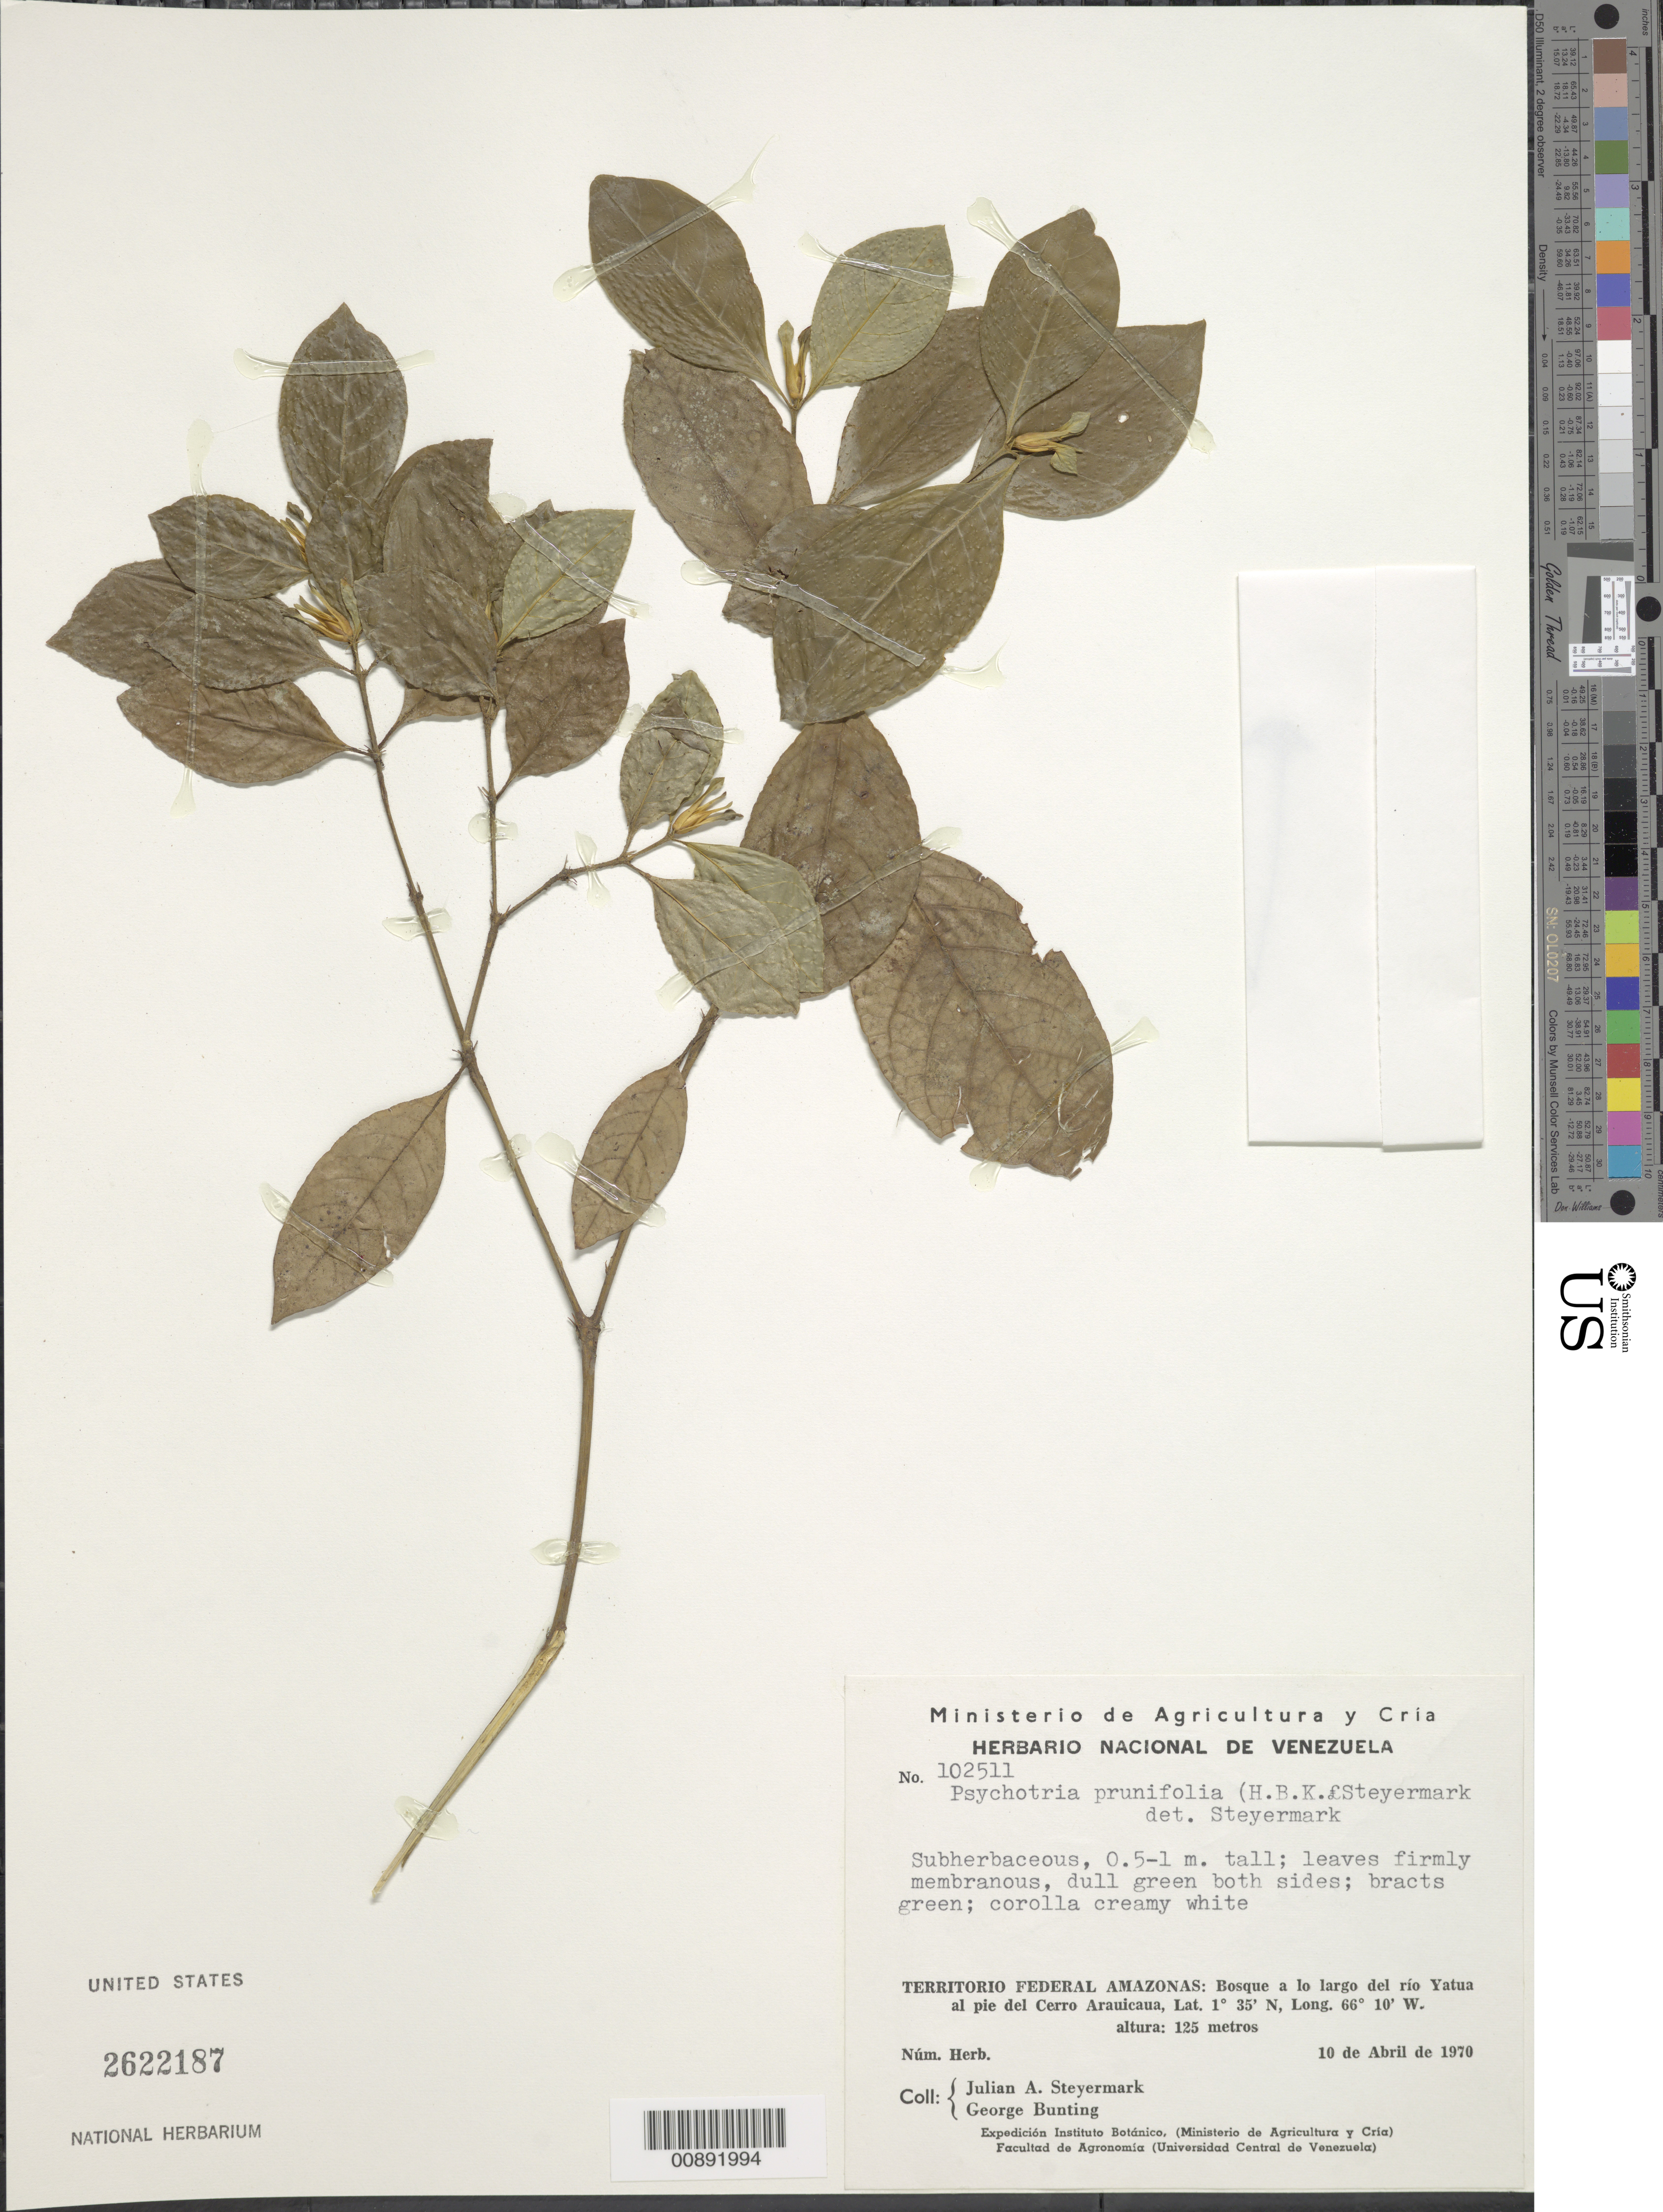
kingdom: Plantae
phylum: Tracheophyta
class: Magnoliopsida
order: Gentianales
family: Rubiaceae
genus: Psychotria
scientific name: Psychotria prunifolia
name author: (Kunth) Steyerm.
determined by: Steyermark, Julian A., (VEN)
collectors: J. Steyermark & G. S. Bunting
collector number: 102511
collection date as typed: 10-Apr-70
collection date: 1970-04-10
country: Venezuela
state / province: Amazonas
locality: Río Yatua al pie del Cerro Arauicaua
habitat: Forest along river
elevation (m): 125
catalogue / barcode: US 2622187